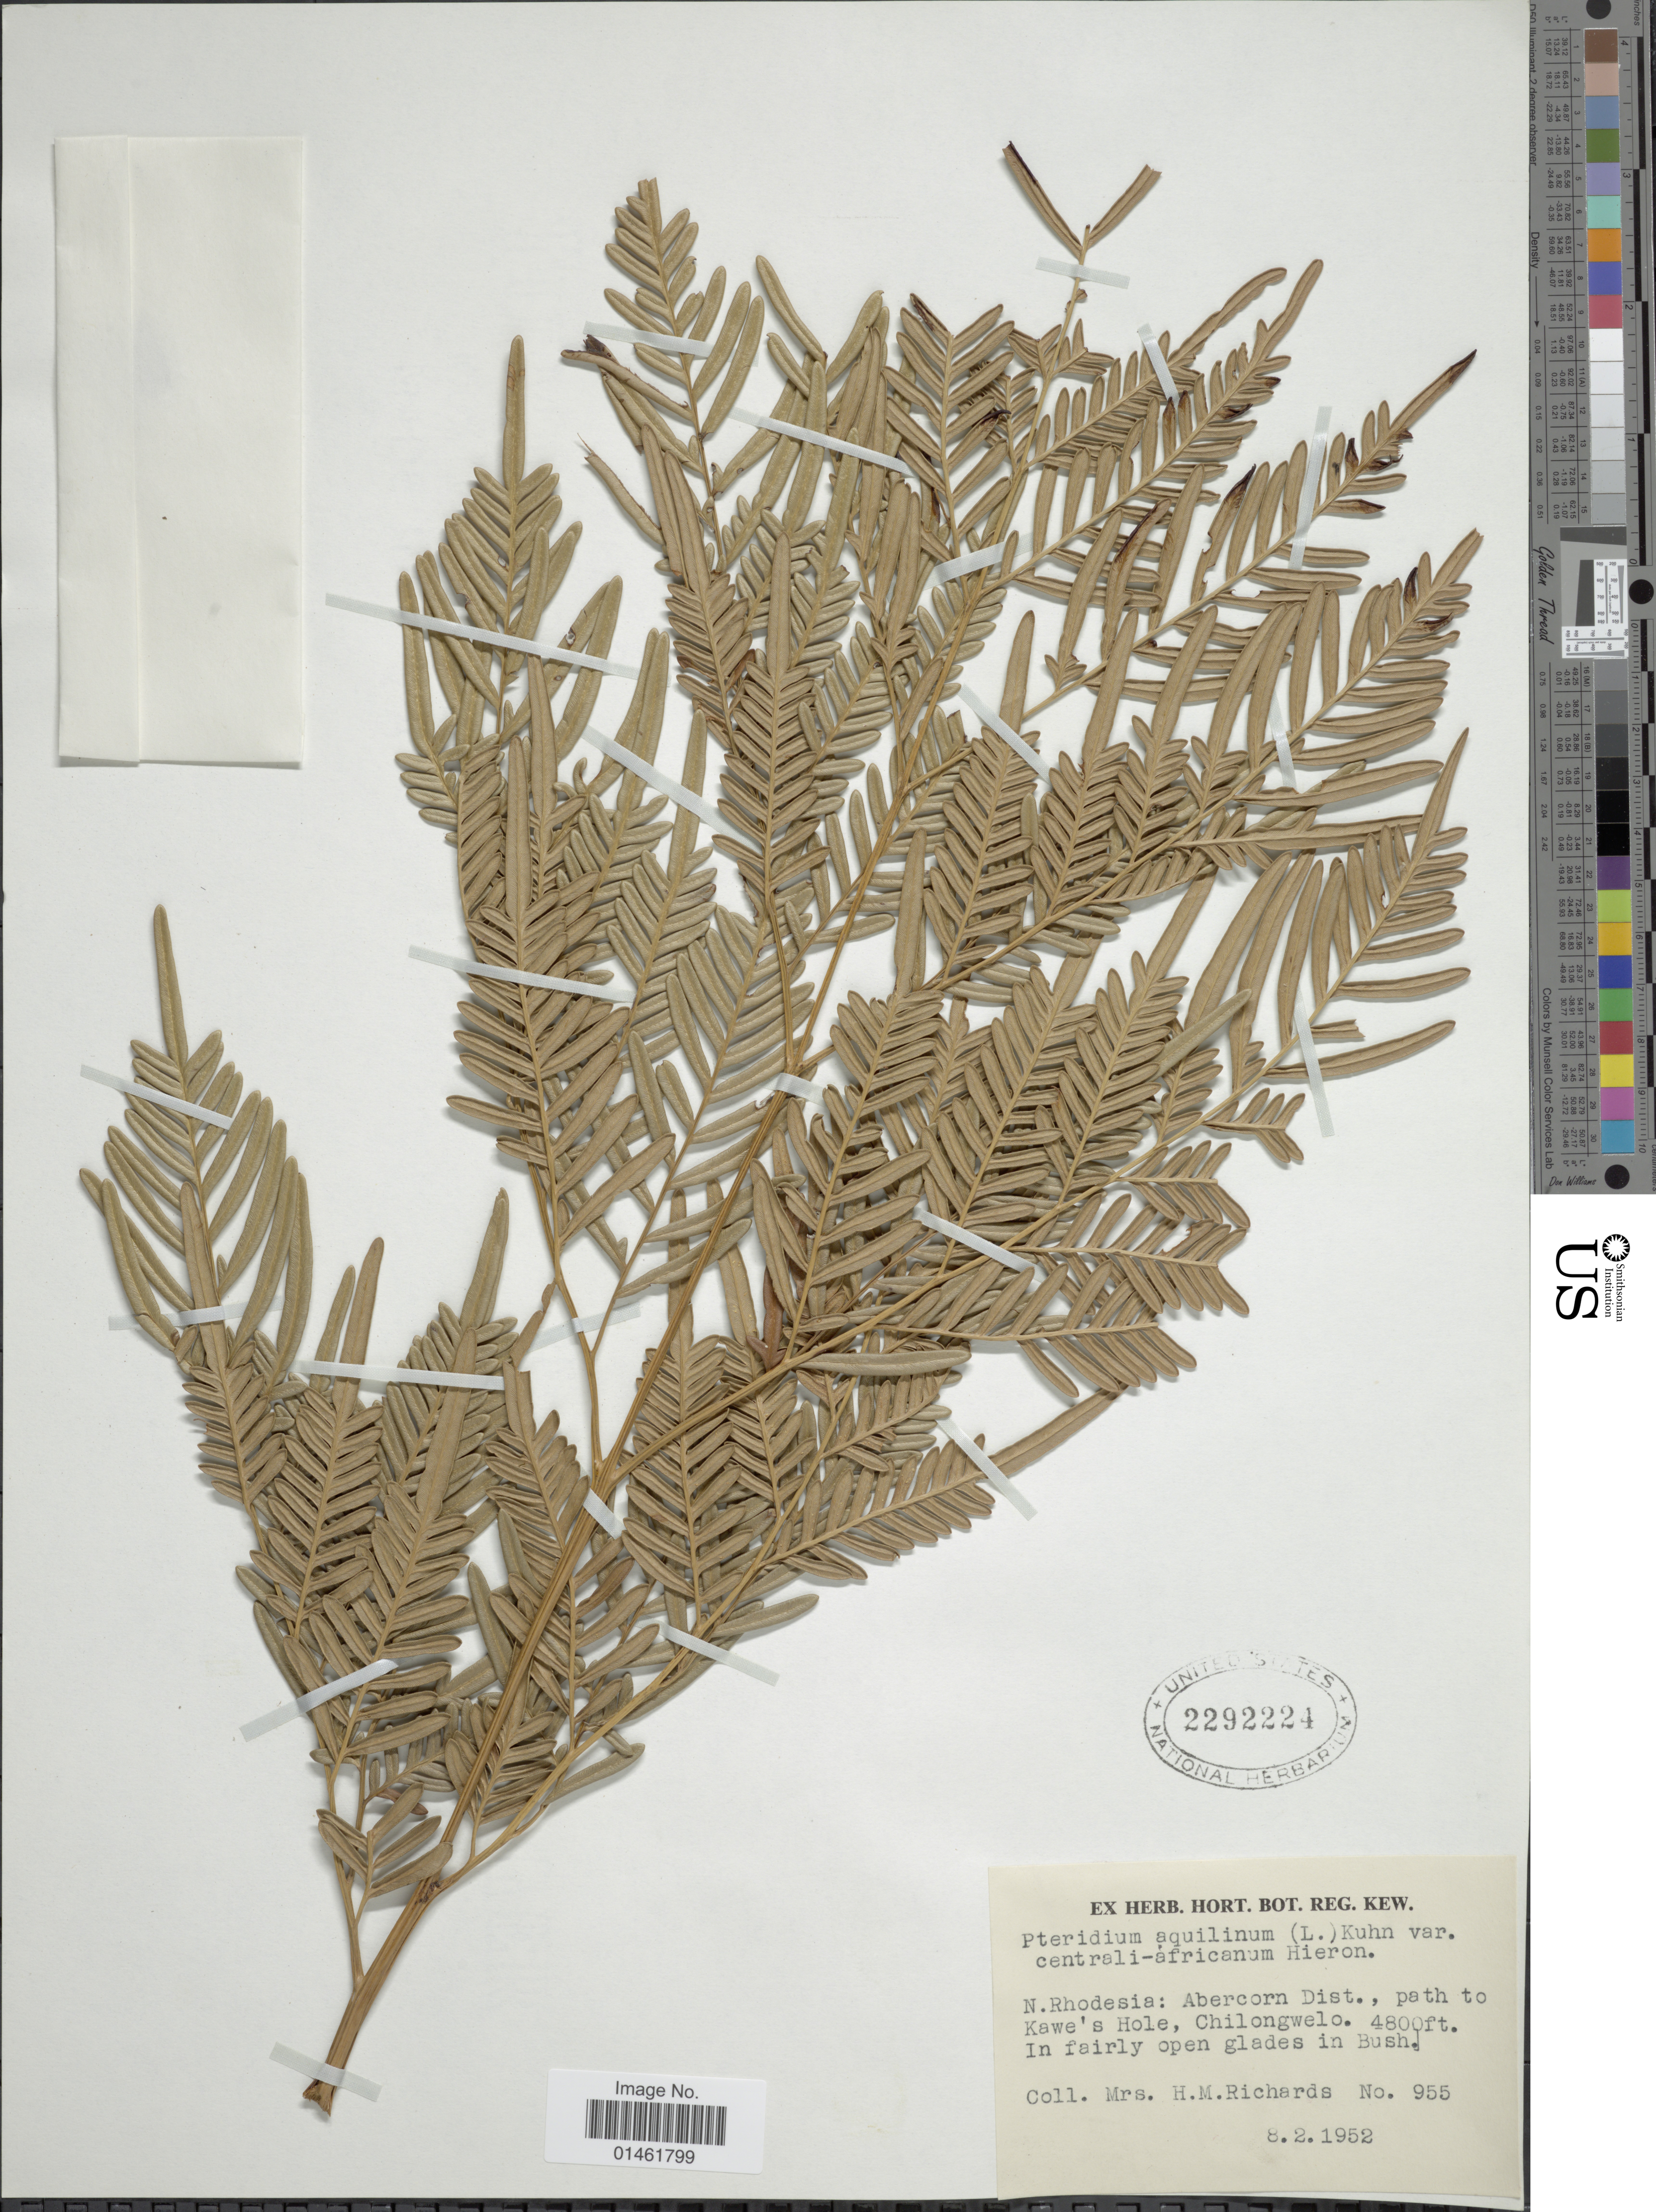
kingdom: Plantae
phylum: Tracheophyta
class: Polypodiopsida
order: Polypodiales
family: Dennstaedtiaceae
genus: Pteridium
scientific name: Pteridium aquilinum var. africanum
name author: (L.) Kuhn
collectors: H. Richards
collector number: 955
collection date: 1952-02-08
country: Zambia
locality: N. Rhodesia: Abercorn Dist., path to Kawe's Hole, Chilongwelo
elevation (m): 1463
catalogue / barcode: US 2292224